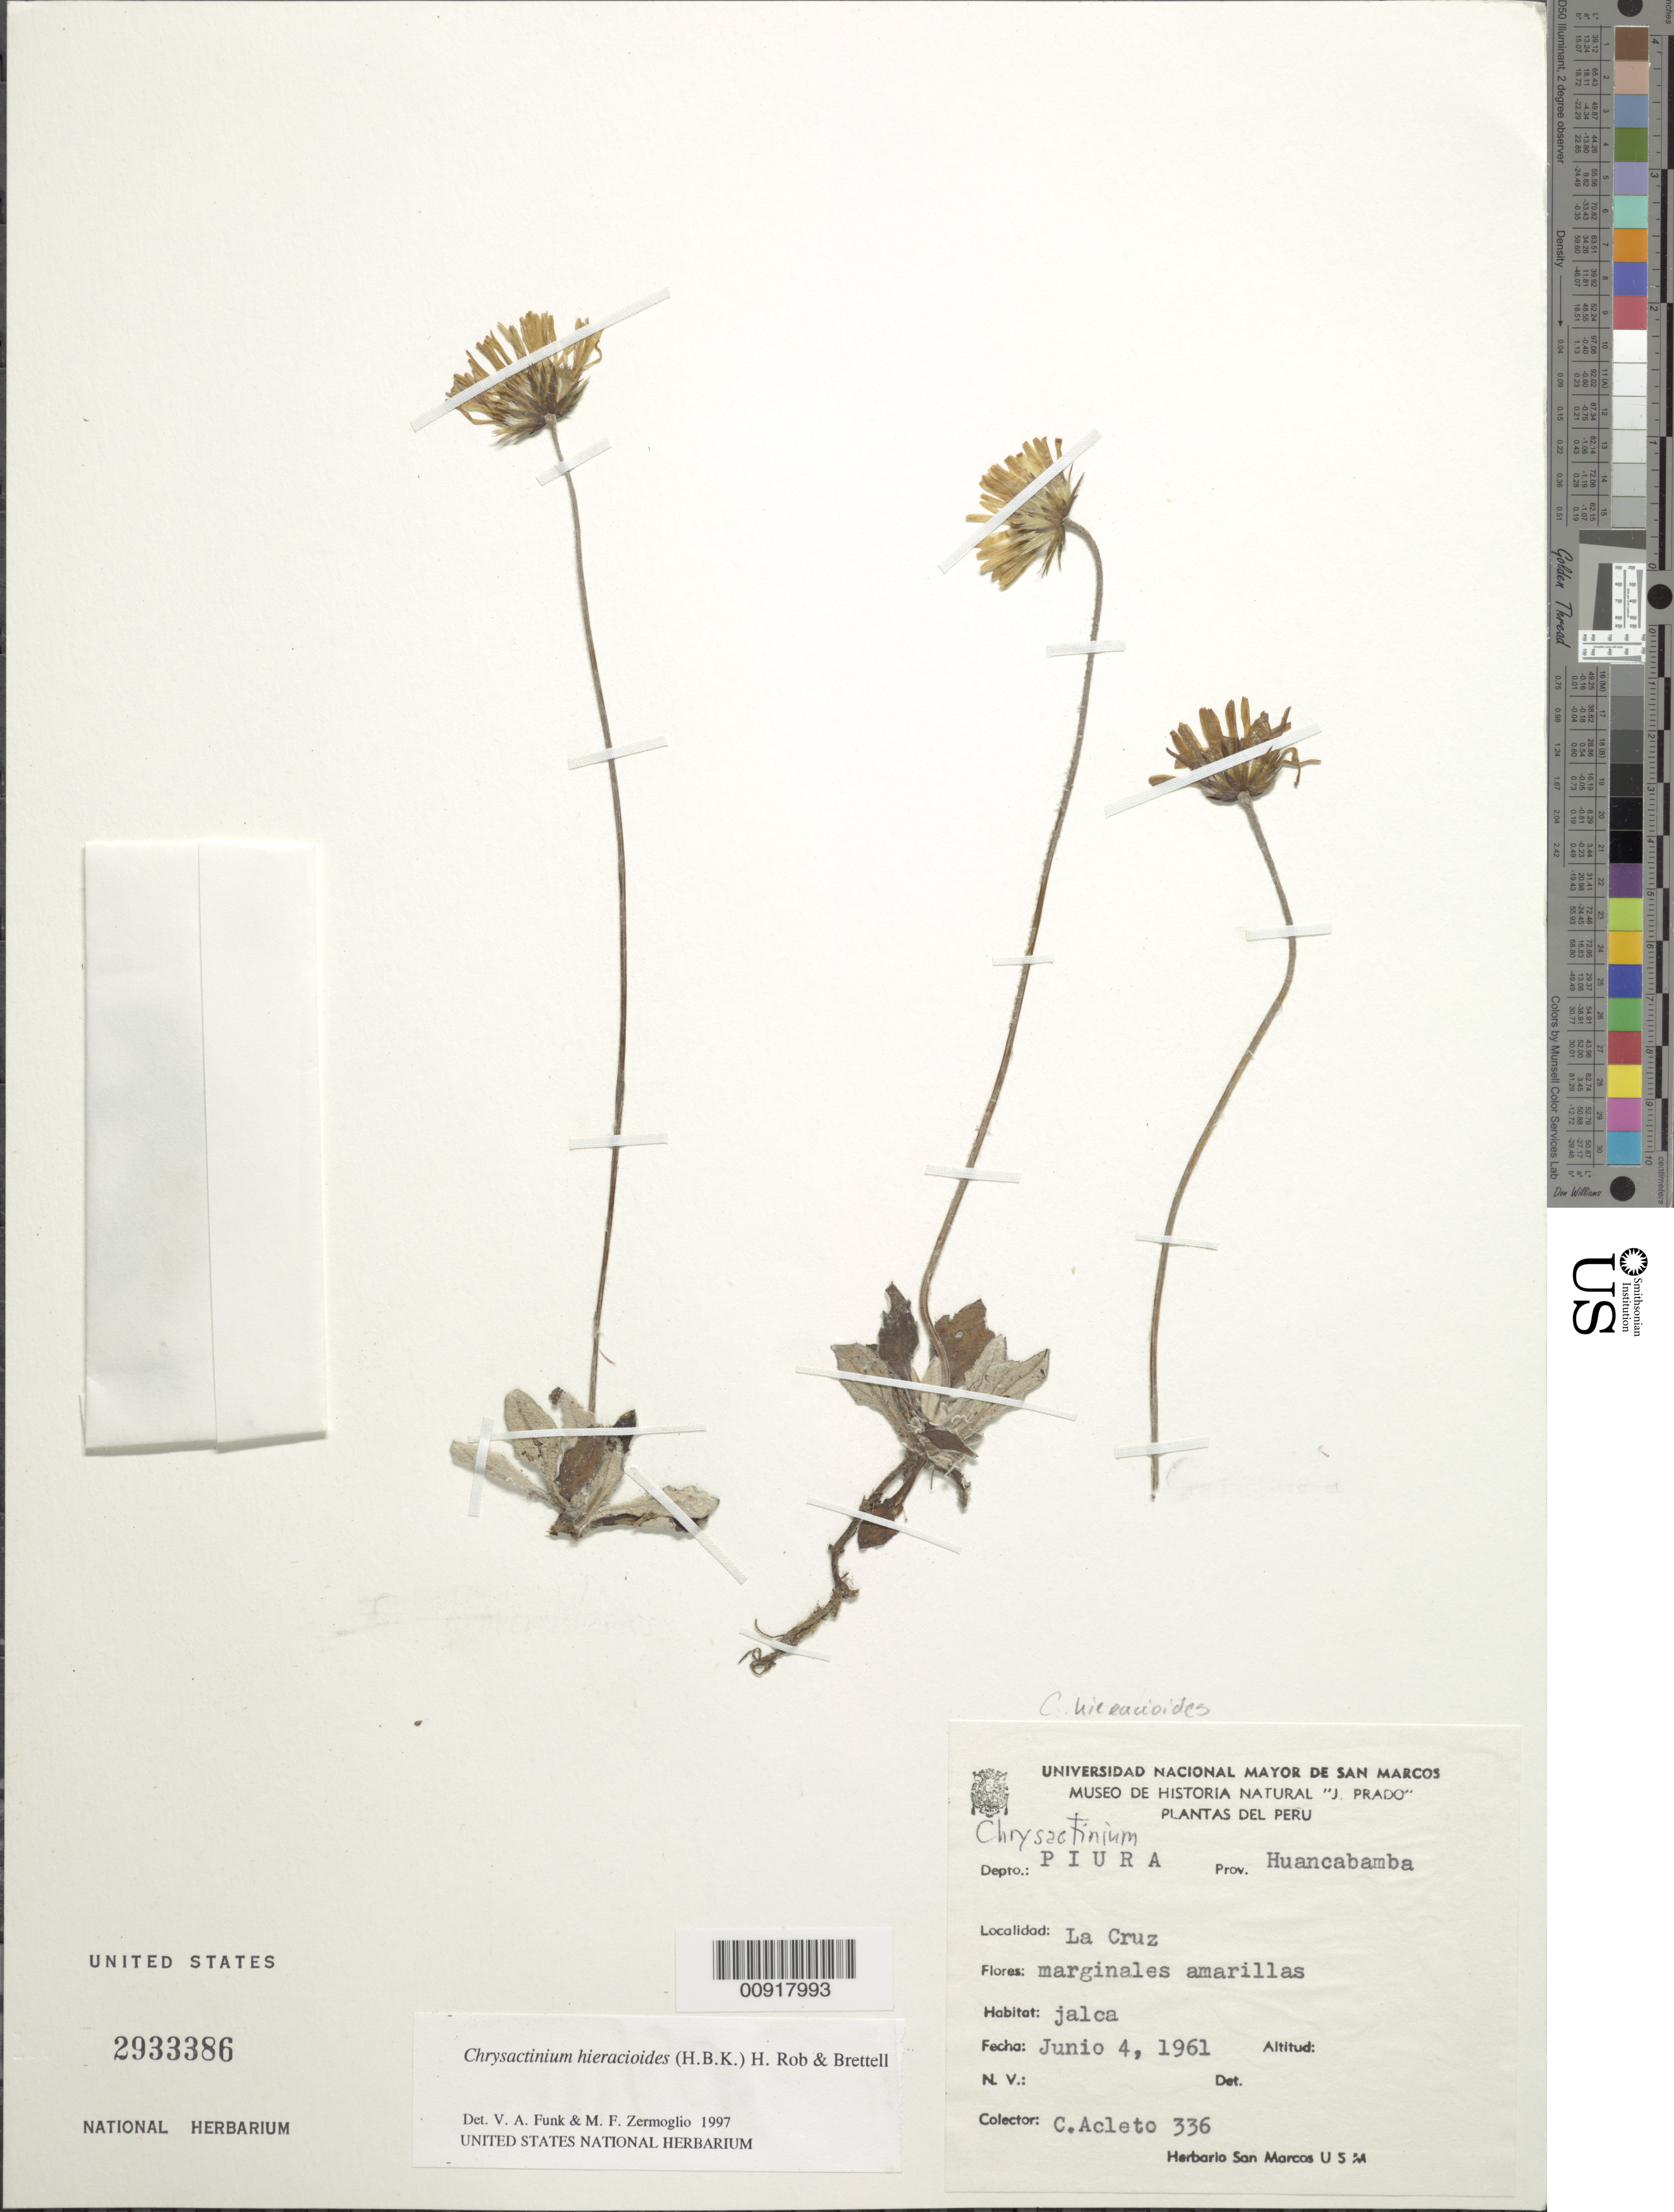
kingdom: Plantae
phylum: Tracheophyta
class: Magnoliopsida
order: Asterales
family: Asteraceae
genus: Chrysactinium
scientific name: Chrysactinium hieracioides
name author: (Kunth) H. Rob. & Brettell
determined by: Funk, V. A.; Zermoglio, M. F.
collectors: C. Acleto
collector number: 336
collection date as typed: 4 June 1961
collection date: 1961-06-04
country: Peru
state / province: Piura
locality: Prov. Huancabamba, Dpto. Piura, La Cruz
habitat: Jalca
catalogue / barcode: US 2933386